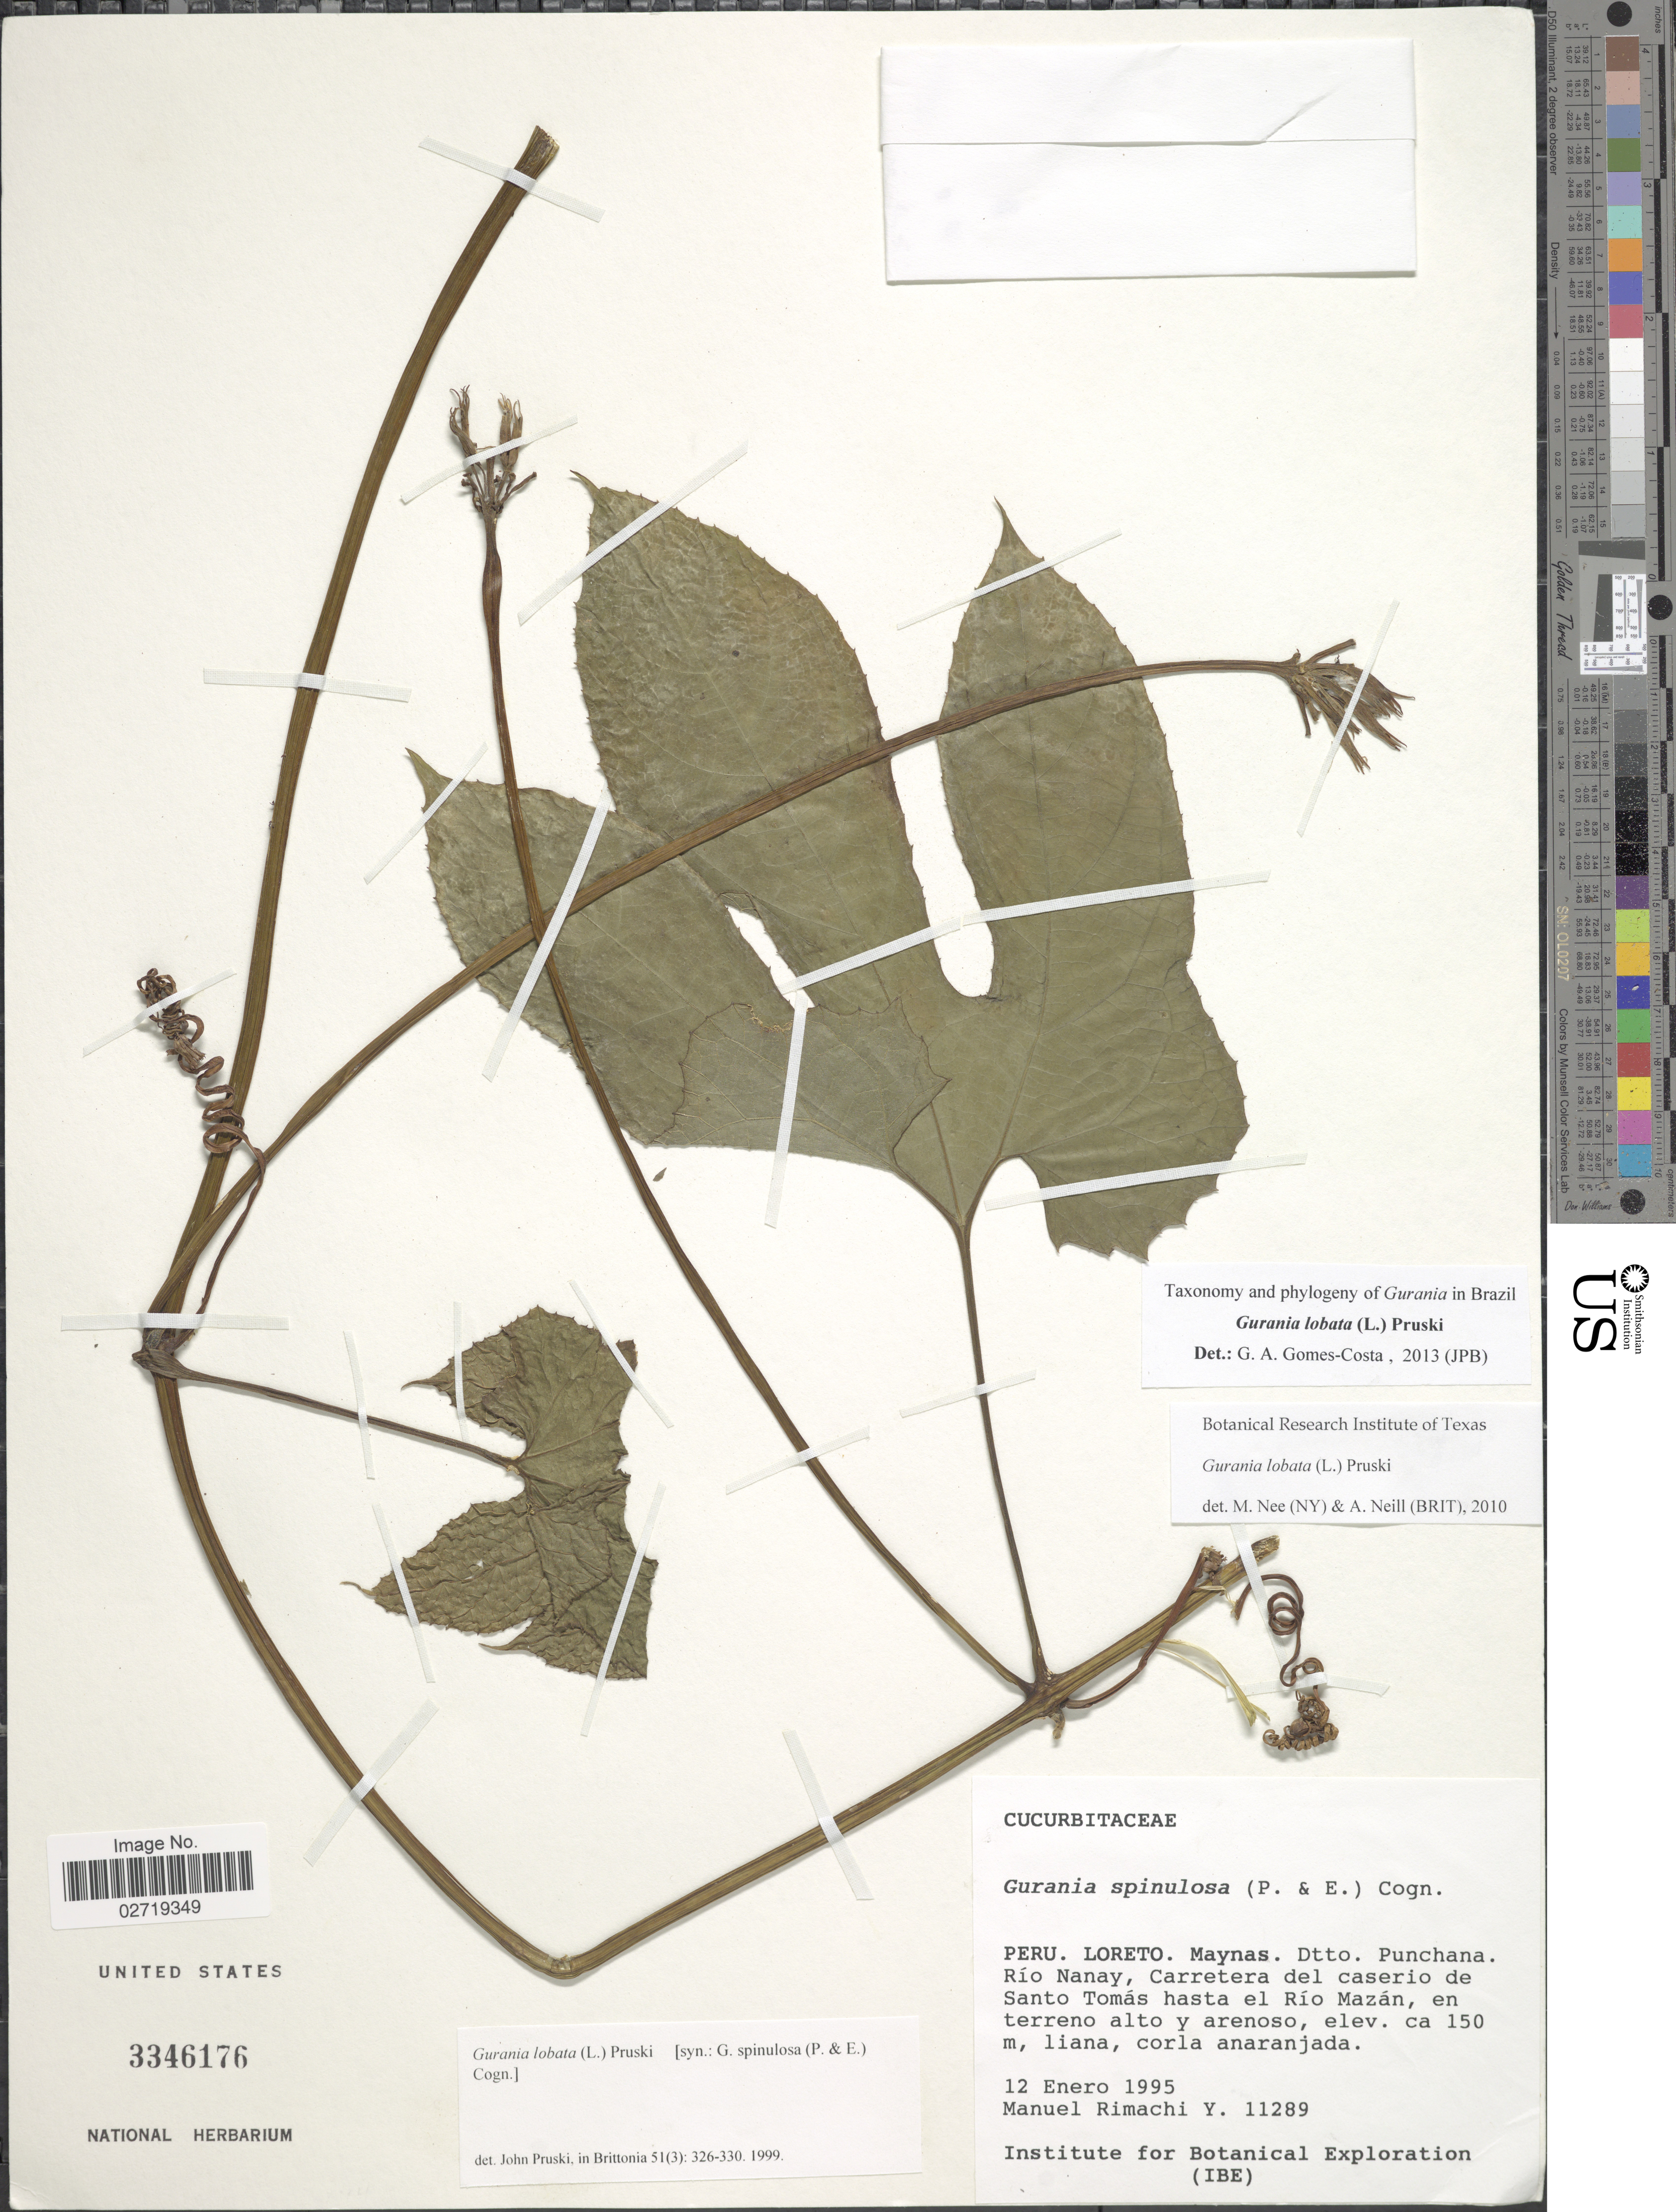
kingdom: Plantae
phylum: Tracheophyta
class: Magnoliopsida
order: Cucurbitales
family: Cucurbitaceae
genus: Gurania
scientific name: Gurania lobata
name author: (L.) Pruski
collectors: M. Rimachi Y.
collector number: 11289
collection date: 1995-01-12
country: Peru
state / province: Loreto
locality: Maynas. Dtto Punchana. Río Nanay, Carretera del caserio de Santo Tomás hasta el Río Mazán, en terreno alto y arenoso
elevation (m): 150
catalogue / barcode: US 3346176